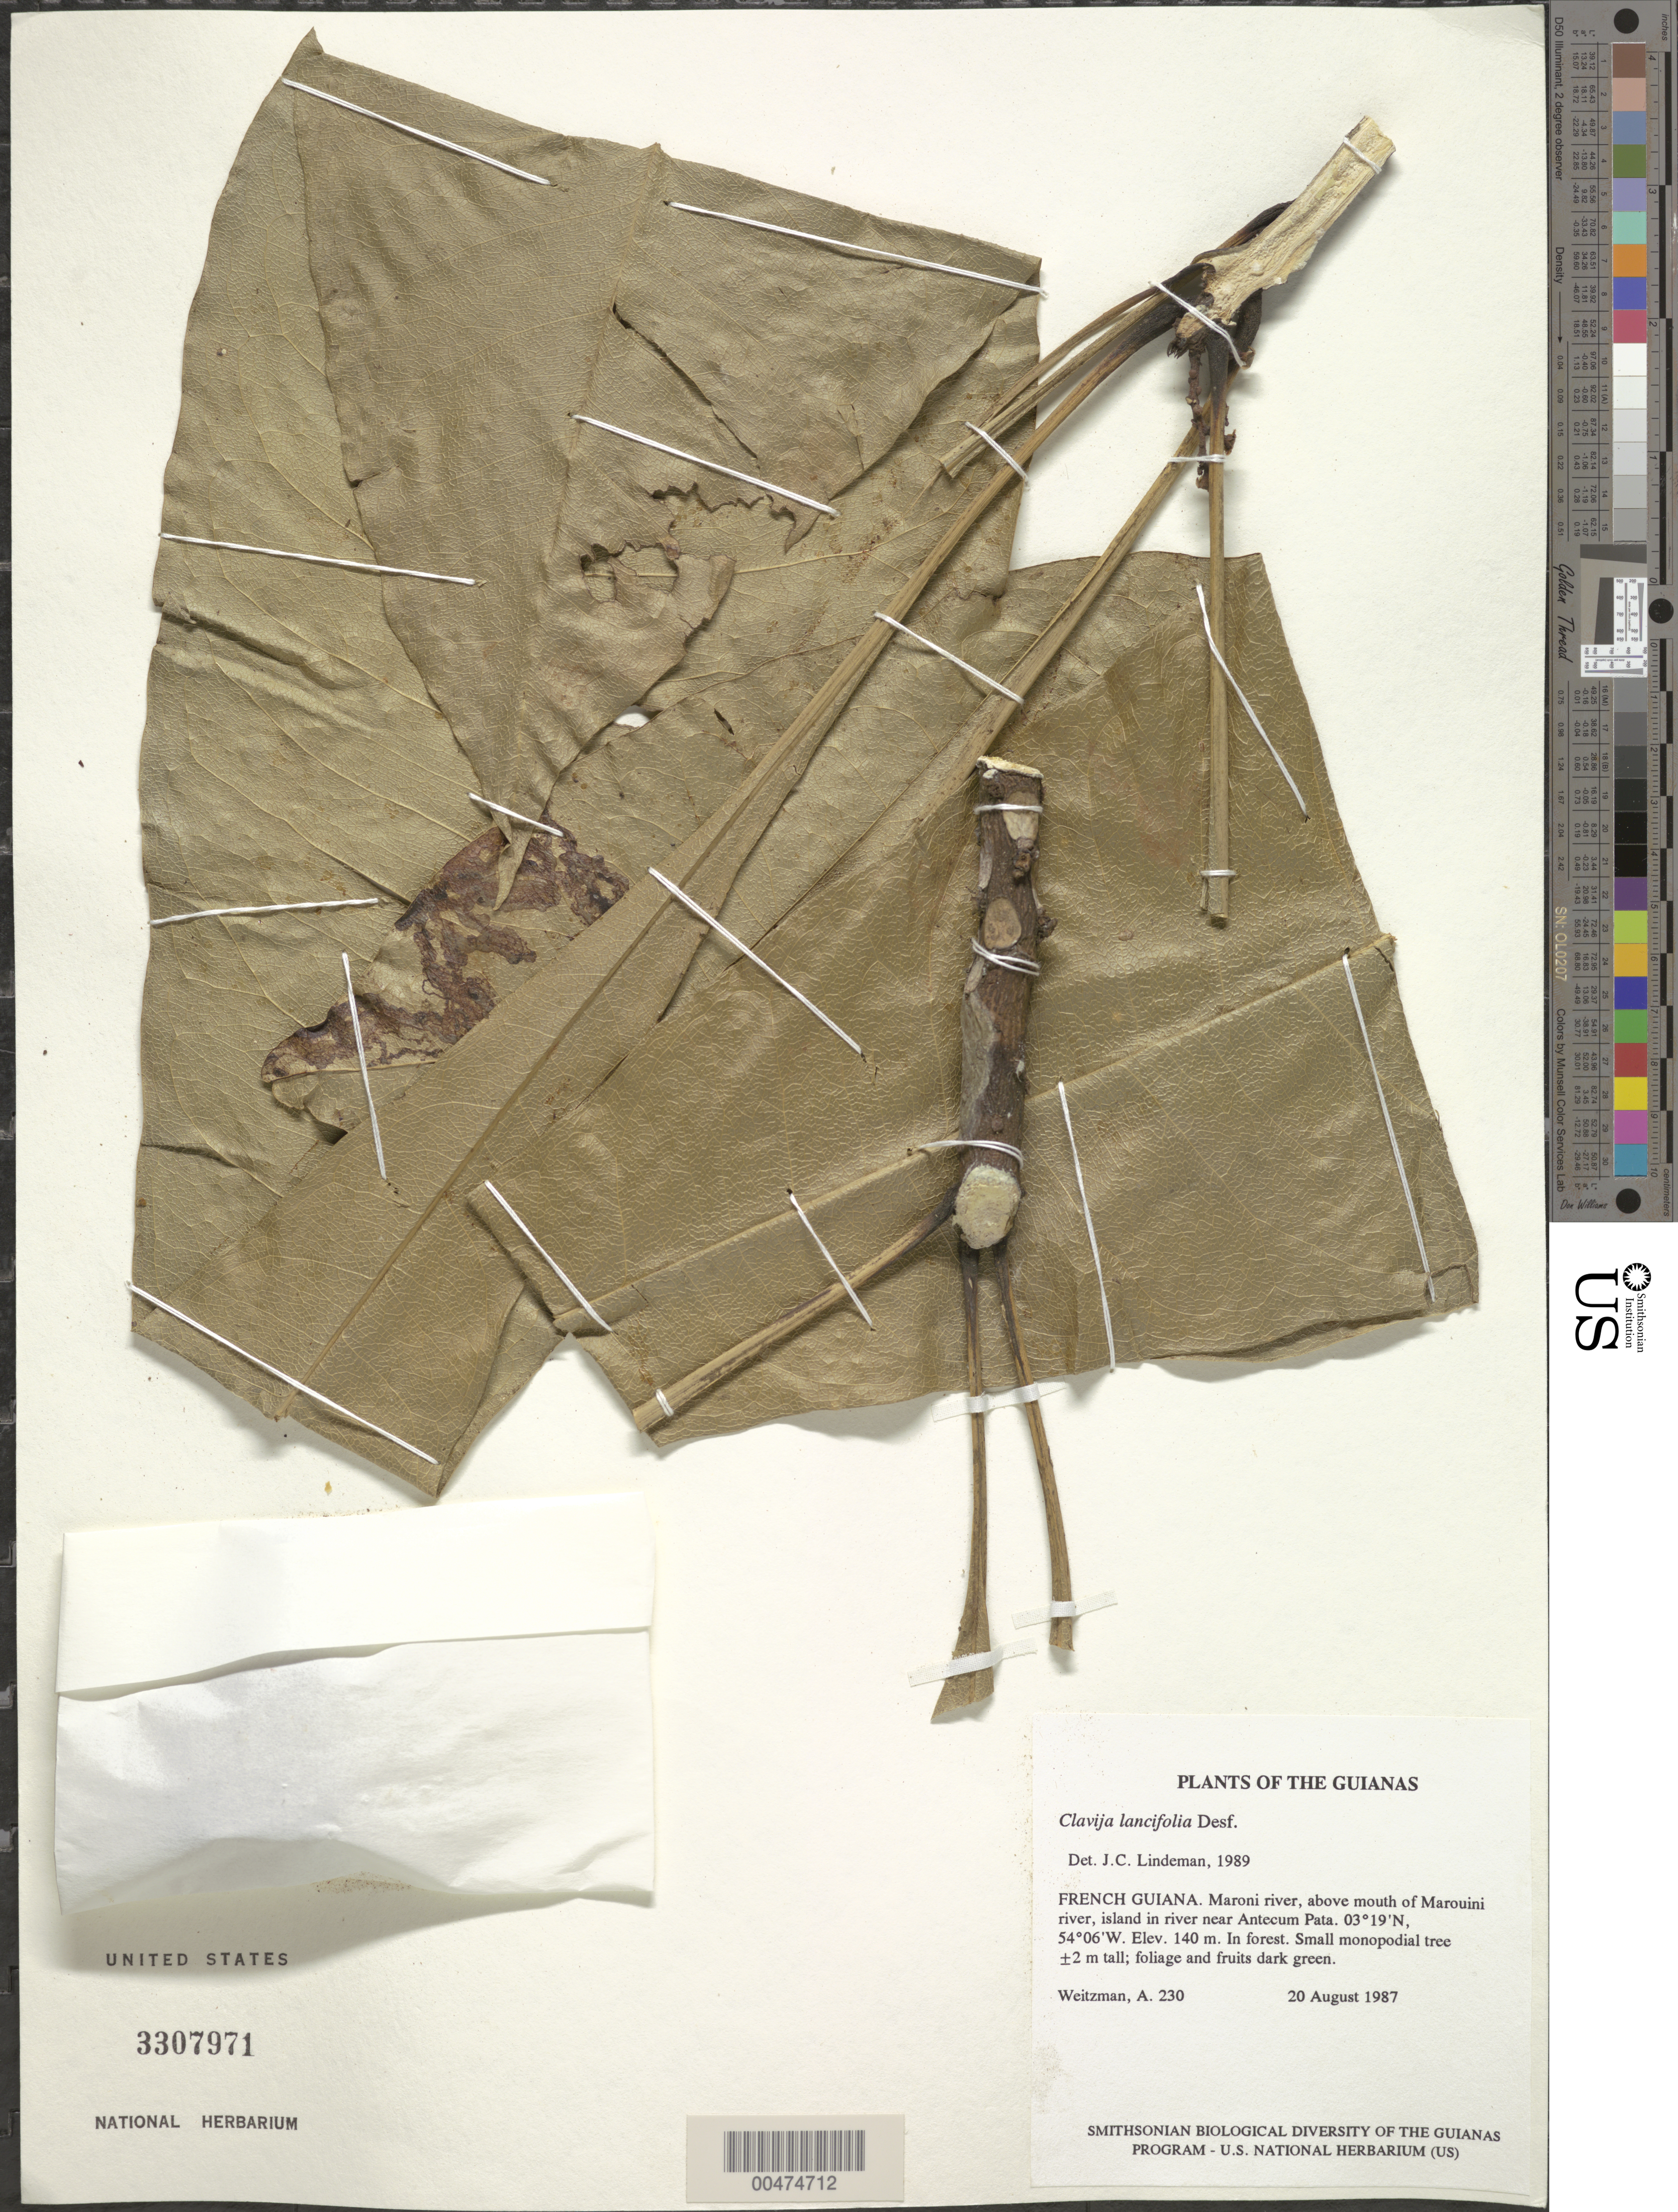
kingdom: Plantae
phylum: Tracheophyta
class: Magnoliopsida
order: Ericales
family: Primulaceae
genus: Clavija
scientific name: Clavija lancifolia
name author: Desf.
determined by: Lindeman, J. C.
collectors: A. L. Weitzman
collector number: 230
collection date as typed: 20 August 1987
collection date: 1987-08-20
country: French Guiana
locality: Maroni river, above mouth of Marouini river, island in river near Antecum Pata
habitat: In forest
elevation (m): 140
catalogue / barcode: US 3307971